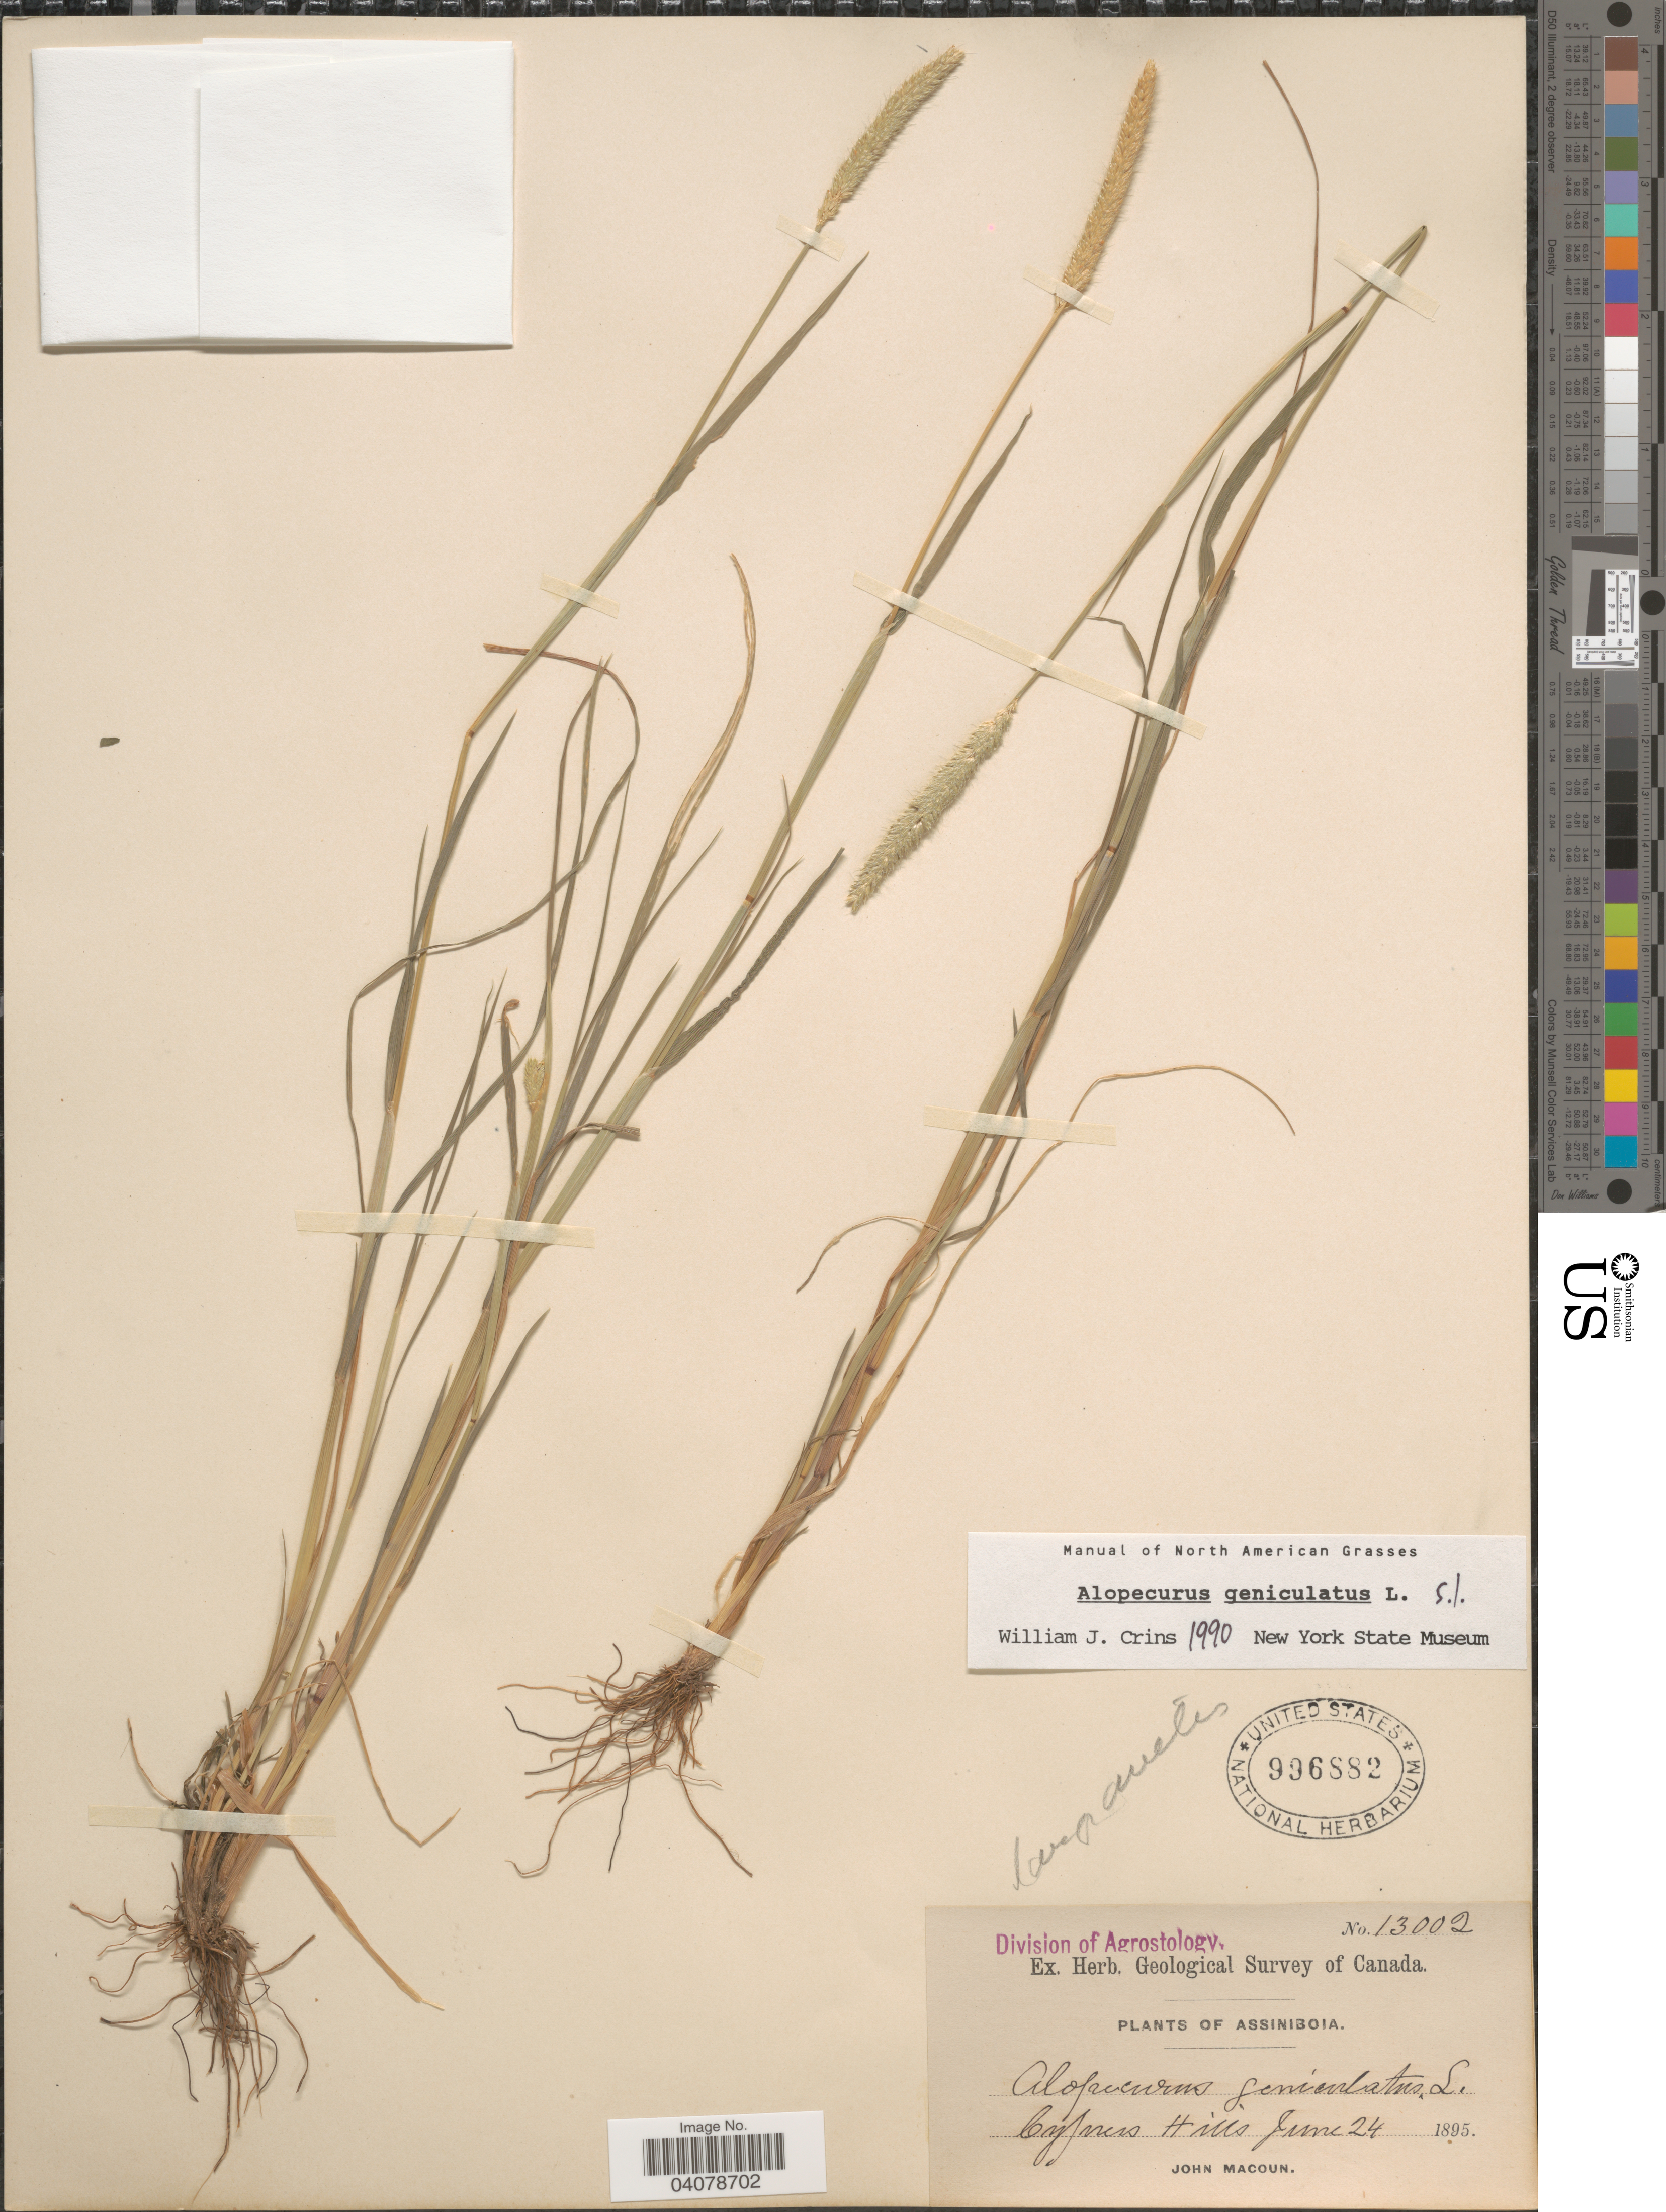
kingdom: Plantae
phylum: Tracheophyta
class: Liliopsida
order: Poales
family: Poaceae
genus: Alopecurus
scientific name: Alopecurus geniculatus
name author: L.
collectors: J. Macoun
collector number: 13002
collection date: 1895-06-24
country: Canada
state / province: Saskatchewan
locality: Herb. Geological Survey of Canada. Assiniboia. Cypress Hills.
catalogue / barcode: US 996882